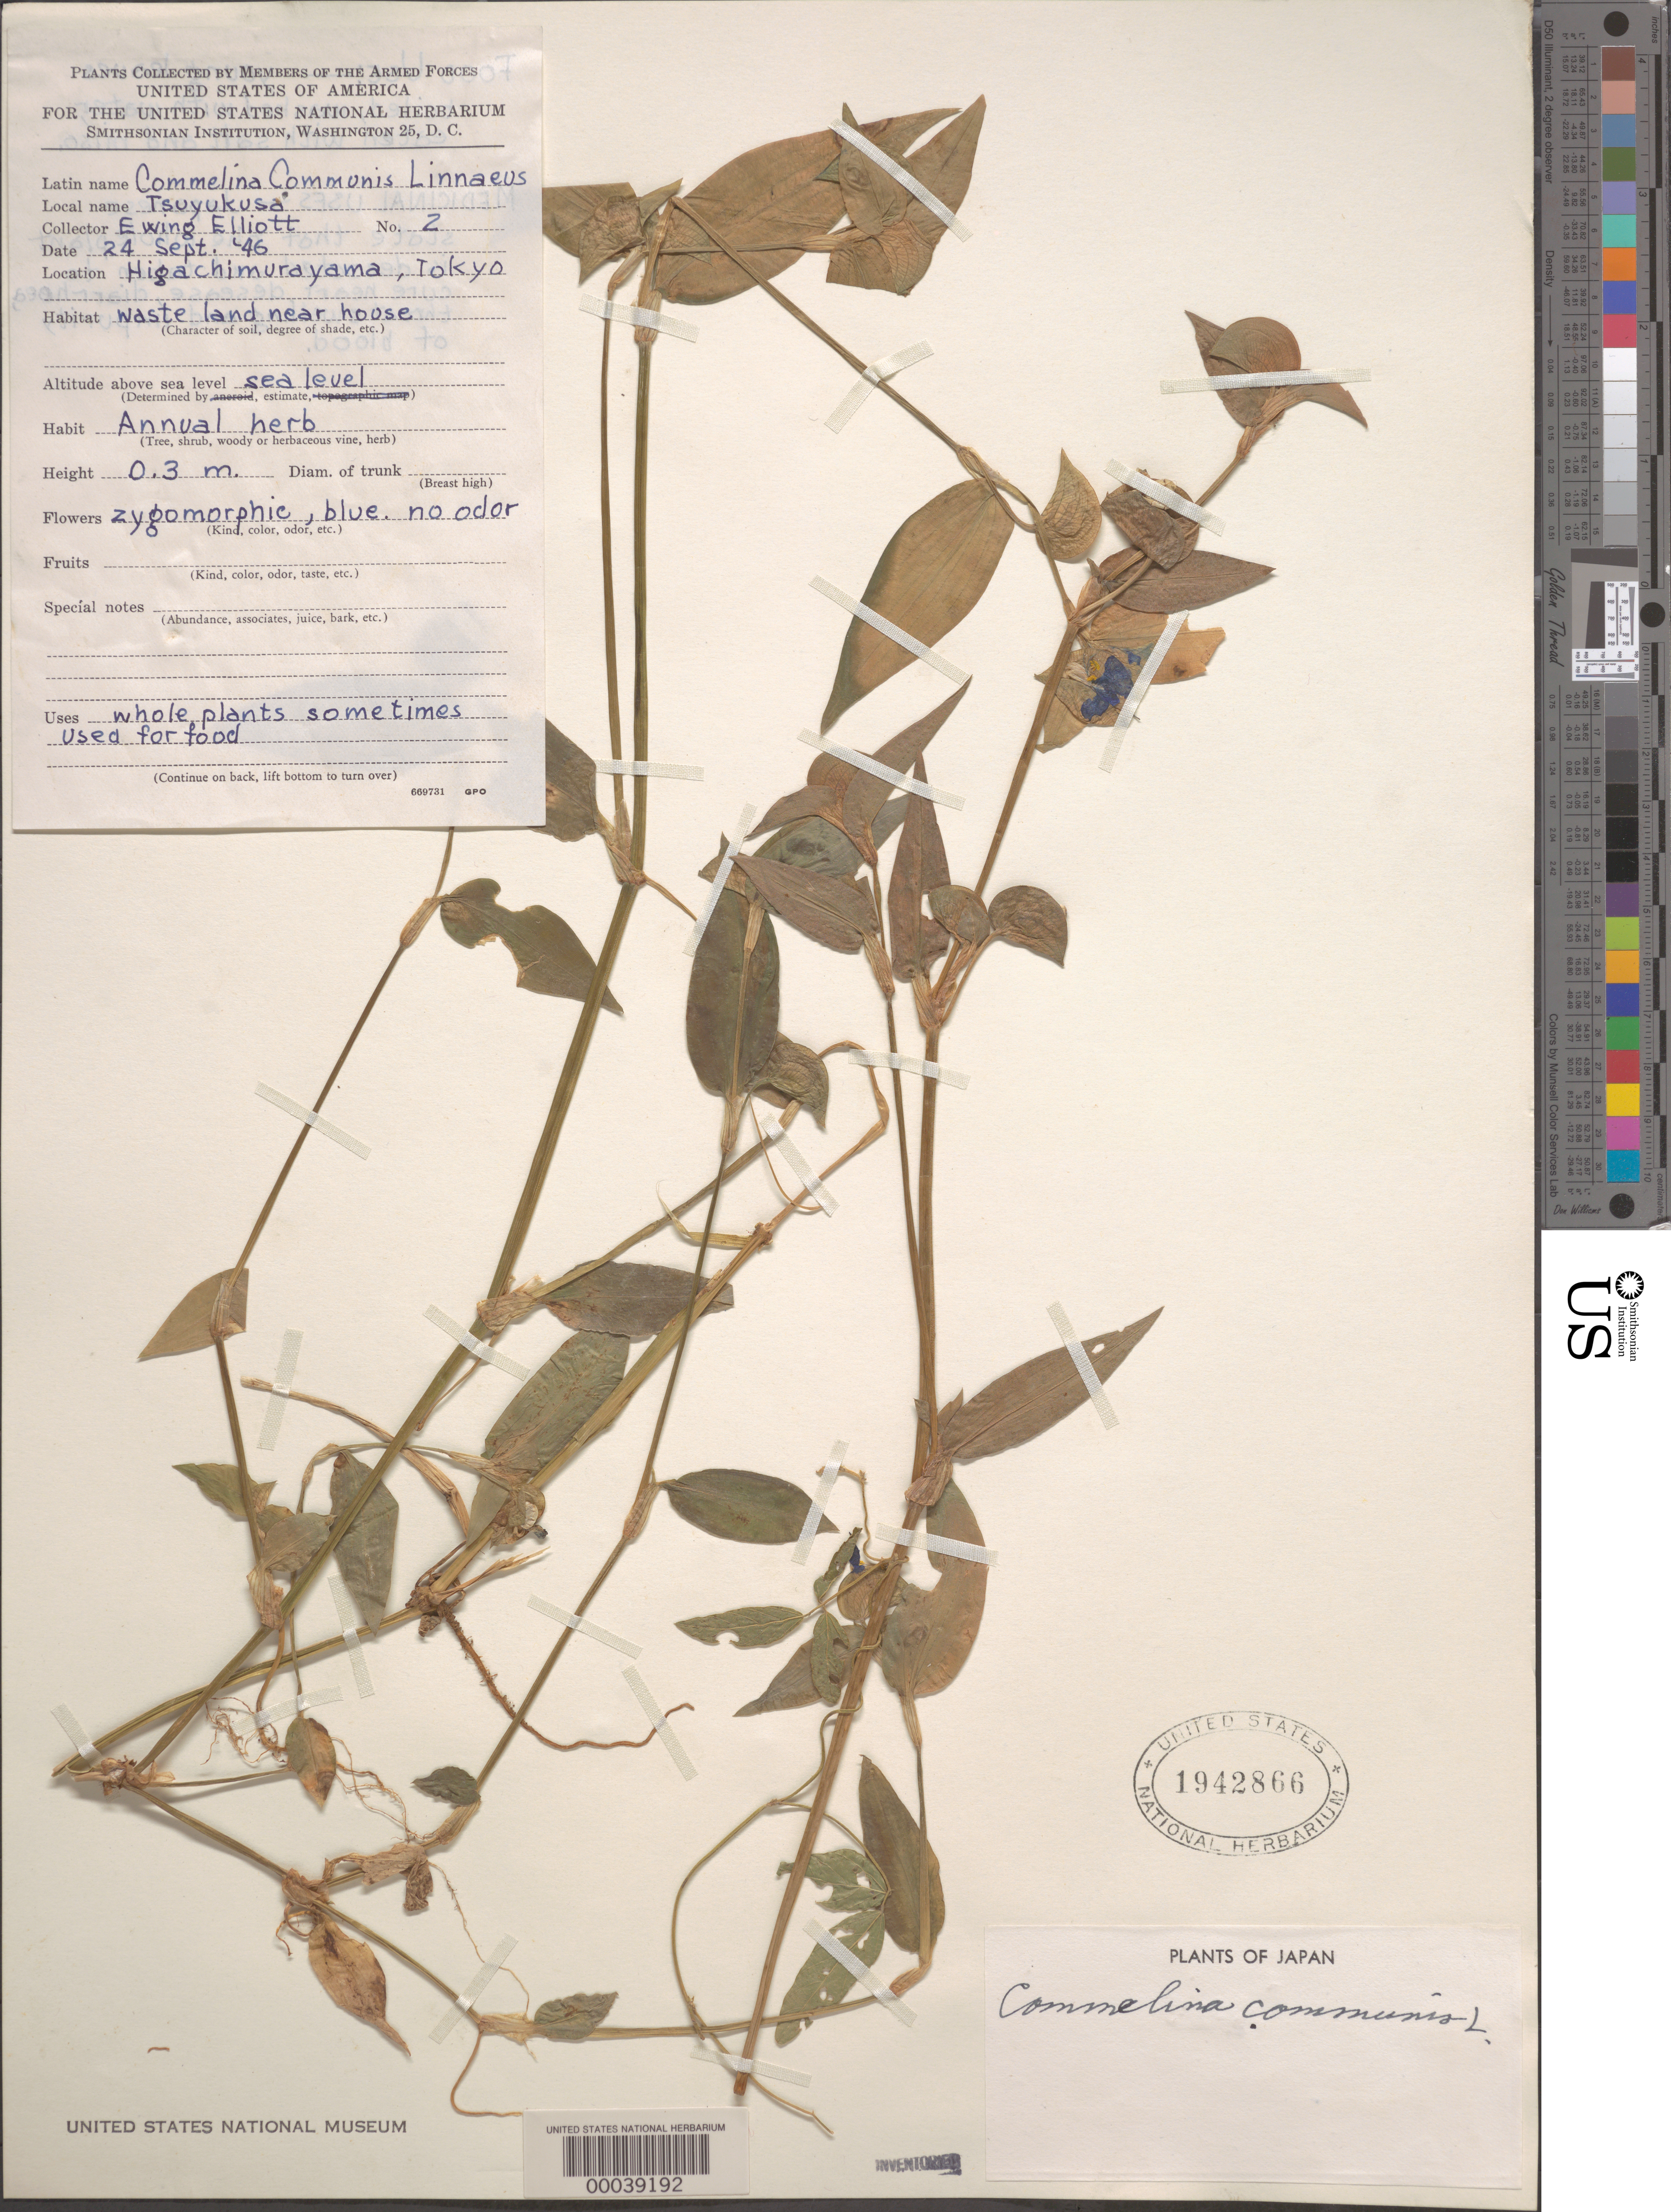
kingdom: Plantae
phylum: Tracheophyta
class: Liliopsida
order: Commelinales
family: Commelinaceae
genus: Commelina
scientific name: Commelina communis var. ludens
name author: (Miq.) C.B. Clarke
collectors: E. Ewing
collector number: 2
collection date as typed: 24 Sep 1946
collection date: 1946-09-24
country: Japan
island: Honshu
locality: Higachimurayama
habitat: Waste land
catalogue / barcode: US 1942866